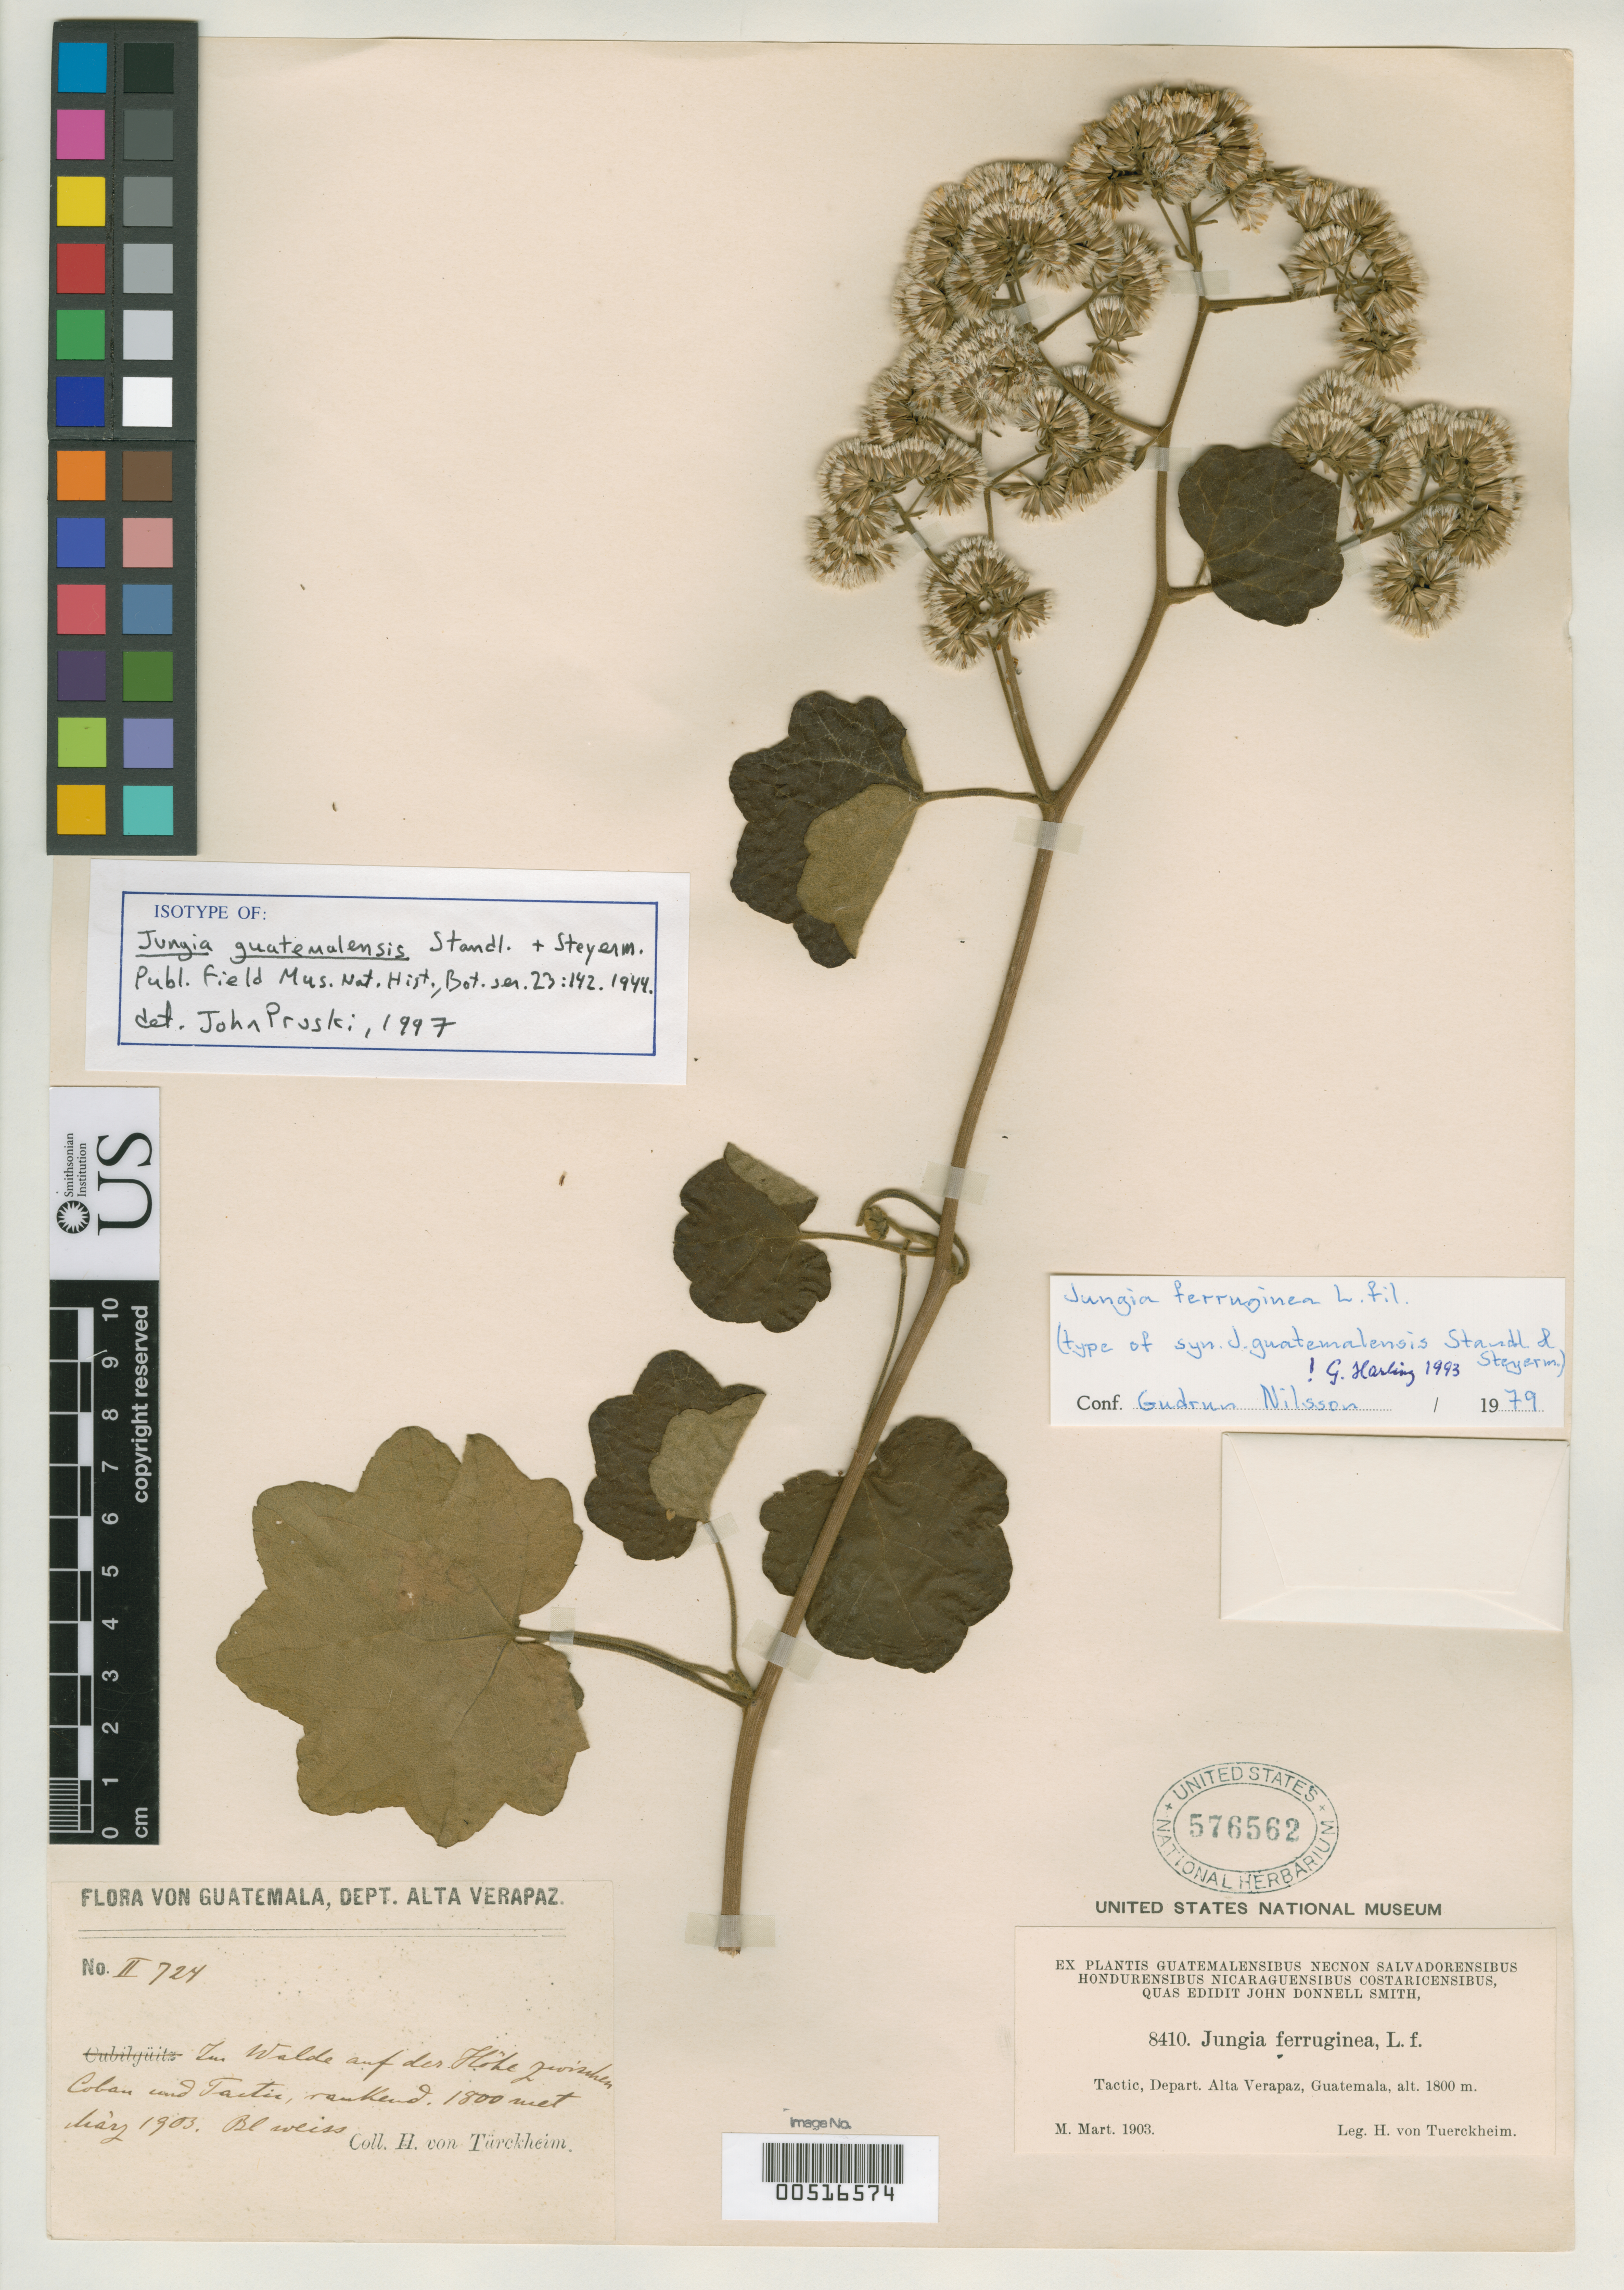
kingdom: Plantae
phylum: Tracheophyta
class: Magnoliopsida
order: Asterales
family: Asteraceae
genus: Jungia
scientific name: Jungia guatemalensis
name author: Standl. & Steyerm.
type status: Isotype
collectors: H. von Türckheim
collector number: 8410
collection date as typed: Mar 1903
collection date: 1903-03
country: Guatemala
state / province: Alta Verapaz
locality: Tactic.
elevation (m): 1800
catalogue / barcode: US 576562